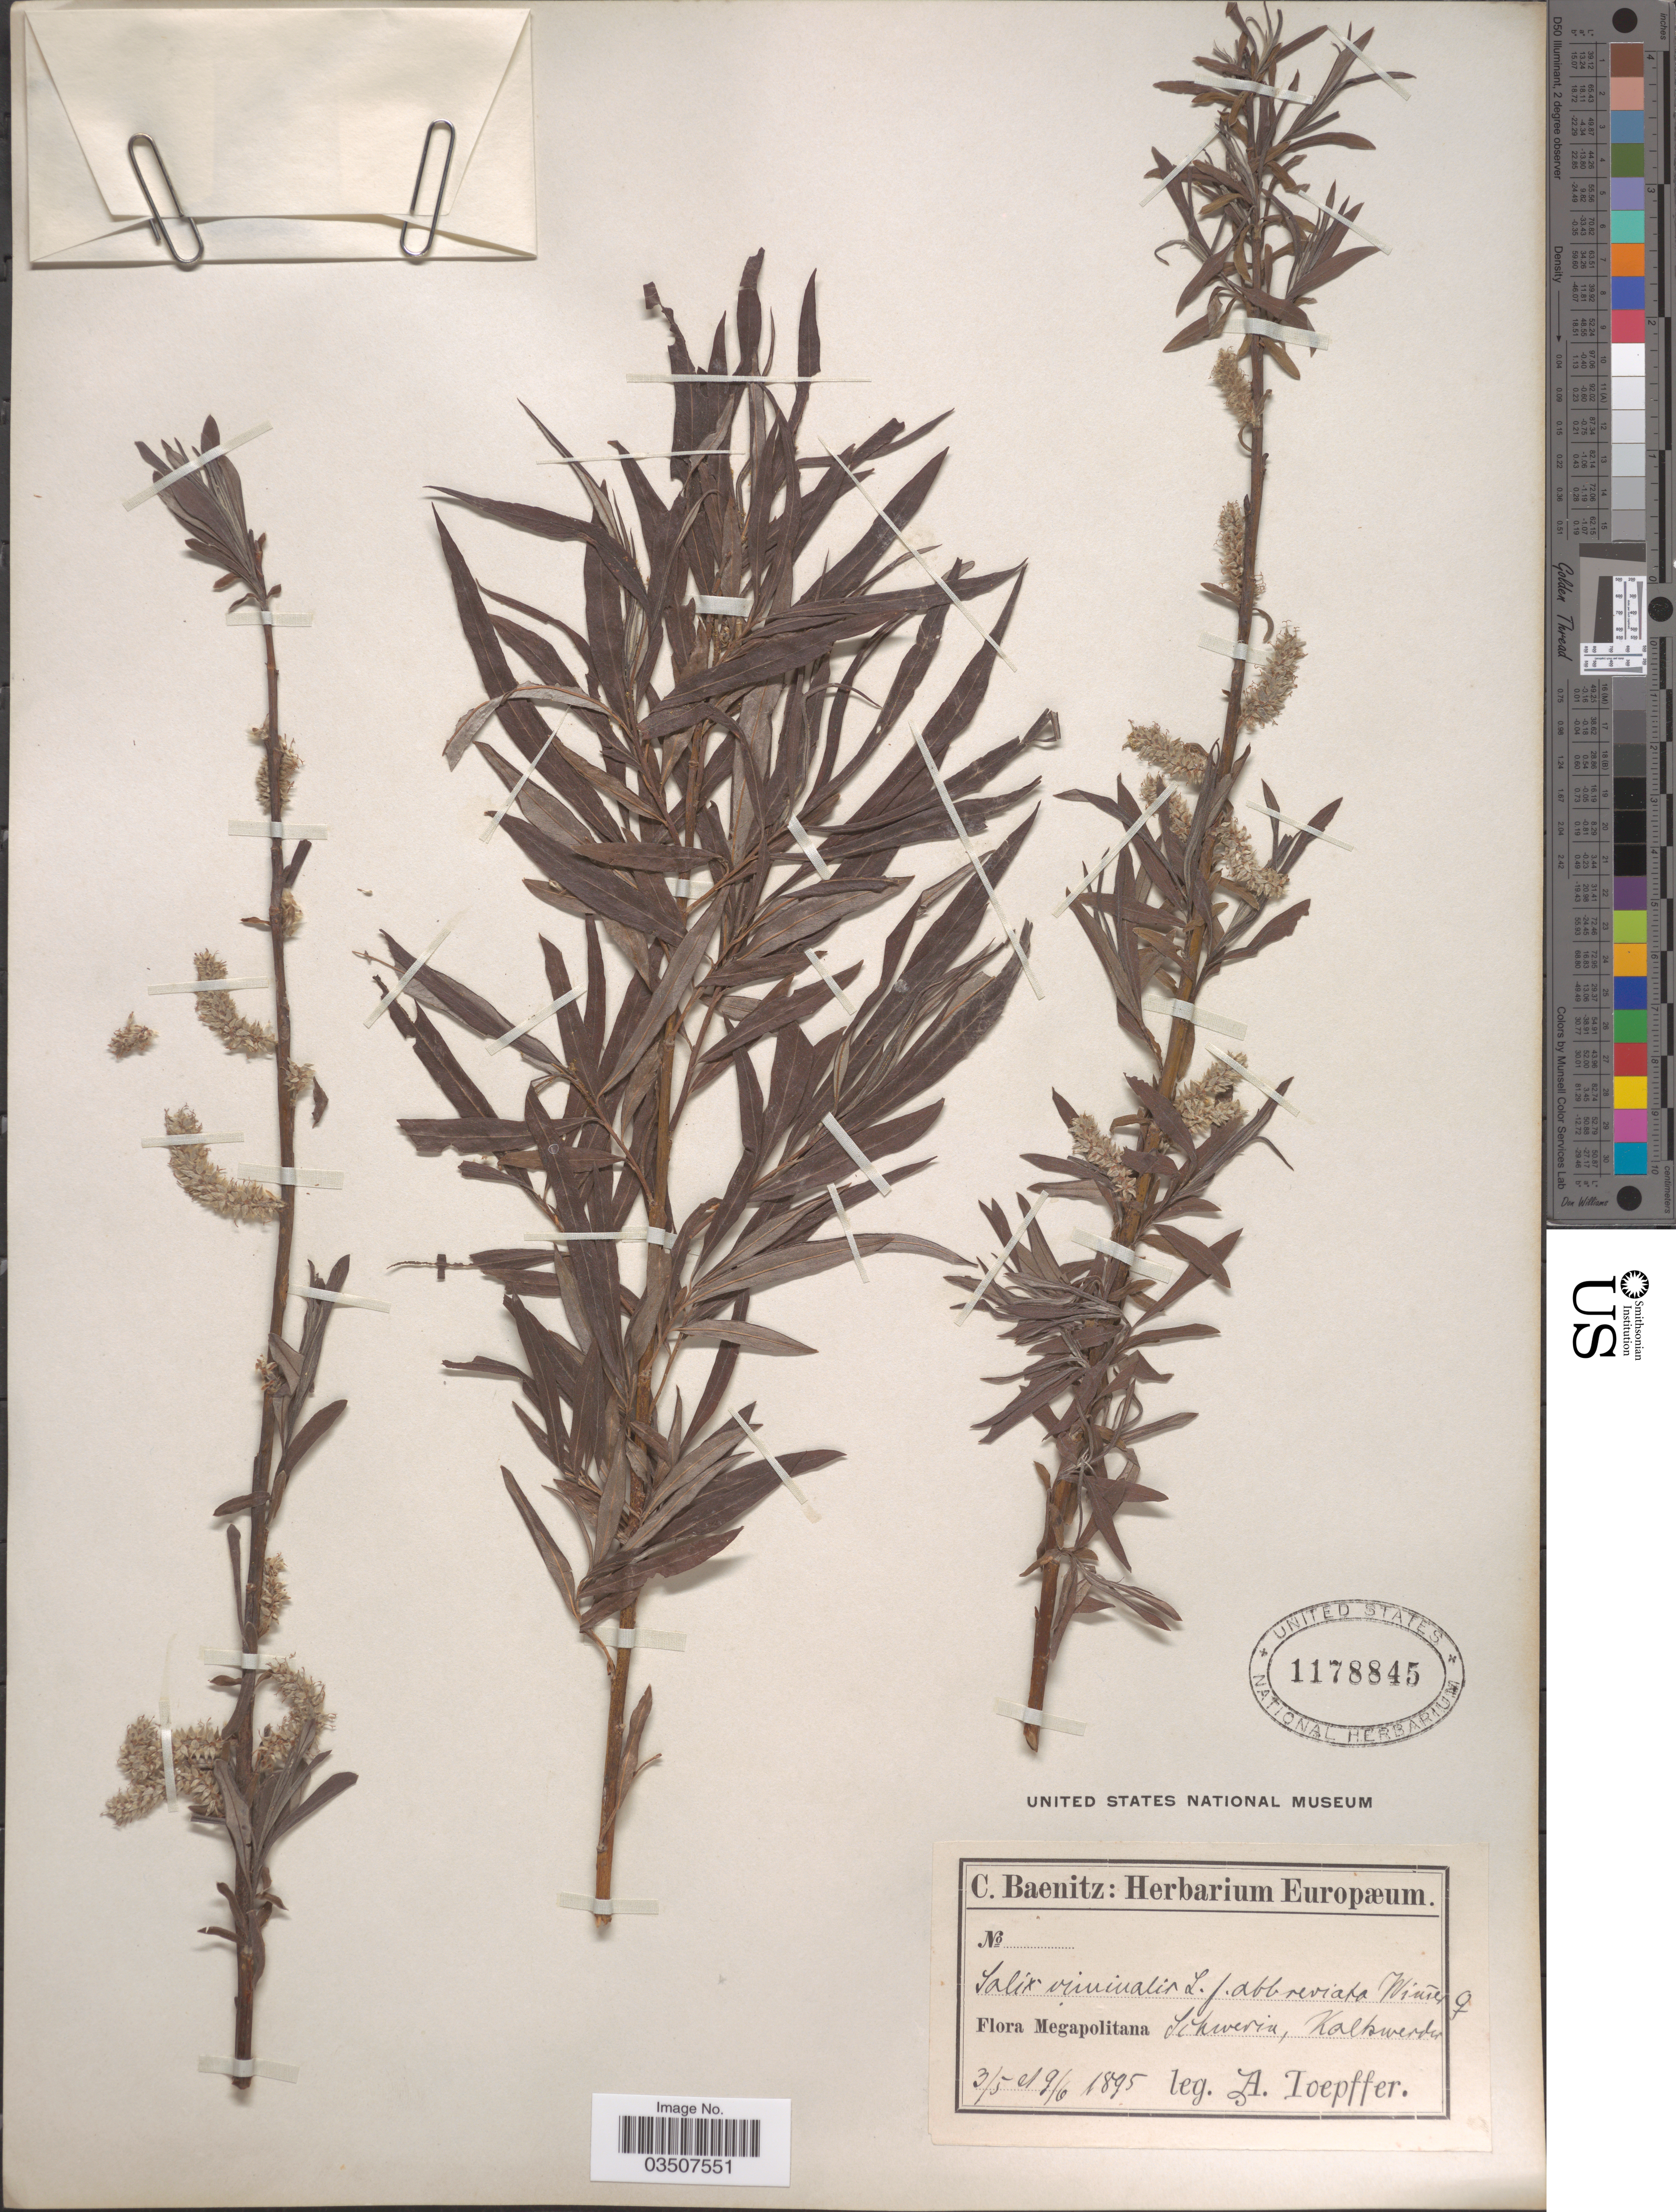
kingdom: Plantae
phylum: Tracheophyta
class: Magnoliopsida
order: Malpighiales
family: Salicaceae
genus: Salix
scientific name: Salix viminalis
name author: L.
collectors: A. Toepffer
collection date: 1895-05-03/1895-06-09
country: Germany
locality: Megapolitana, Schwerin, Kalkwerder.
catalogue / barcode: US 1178845